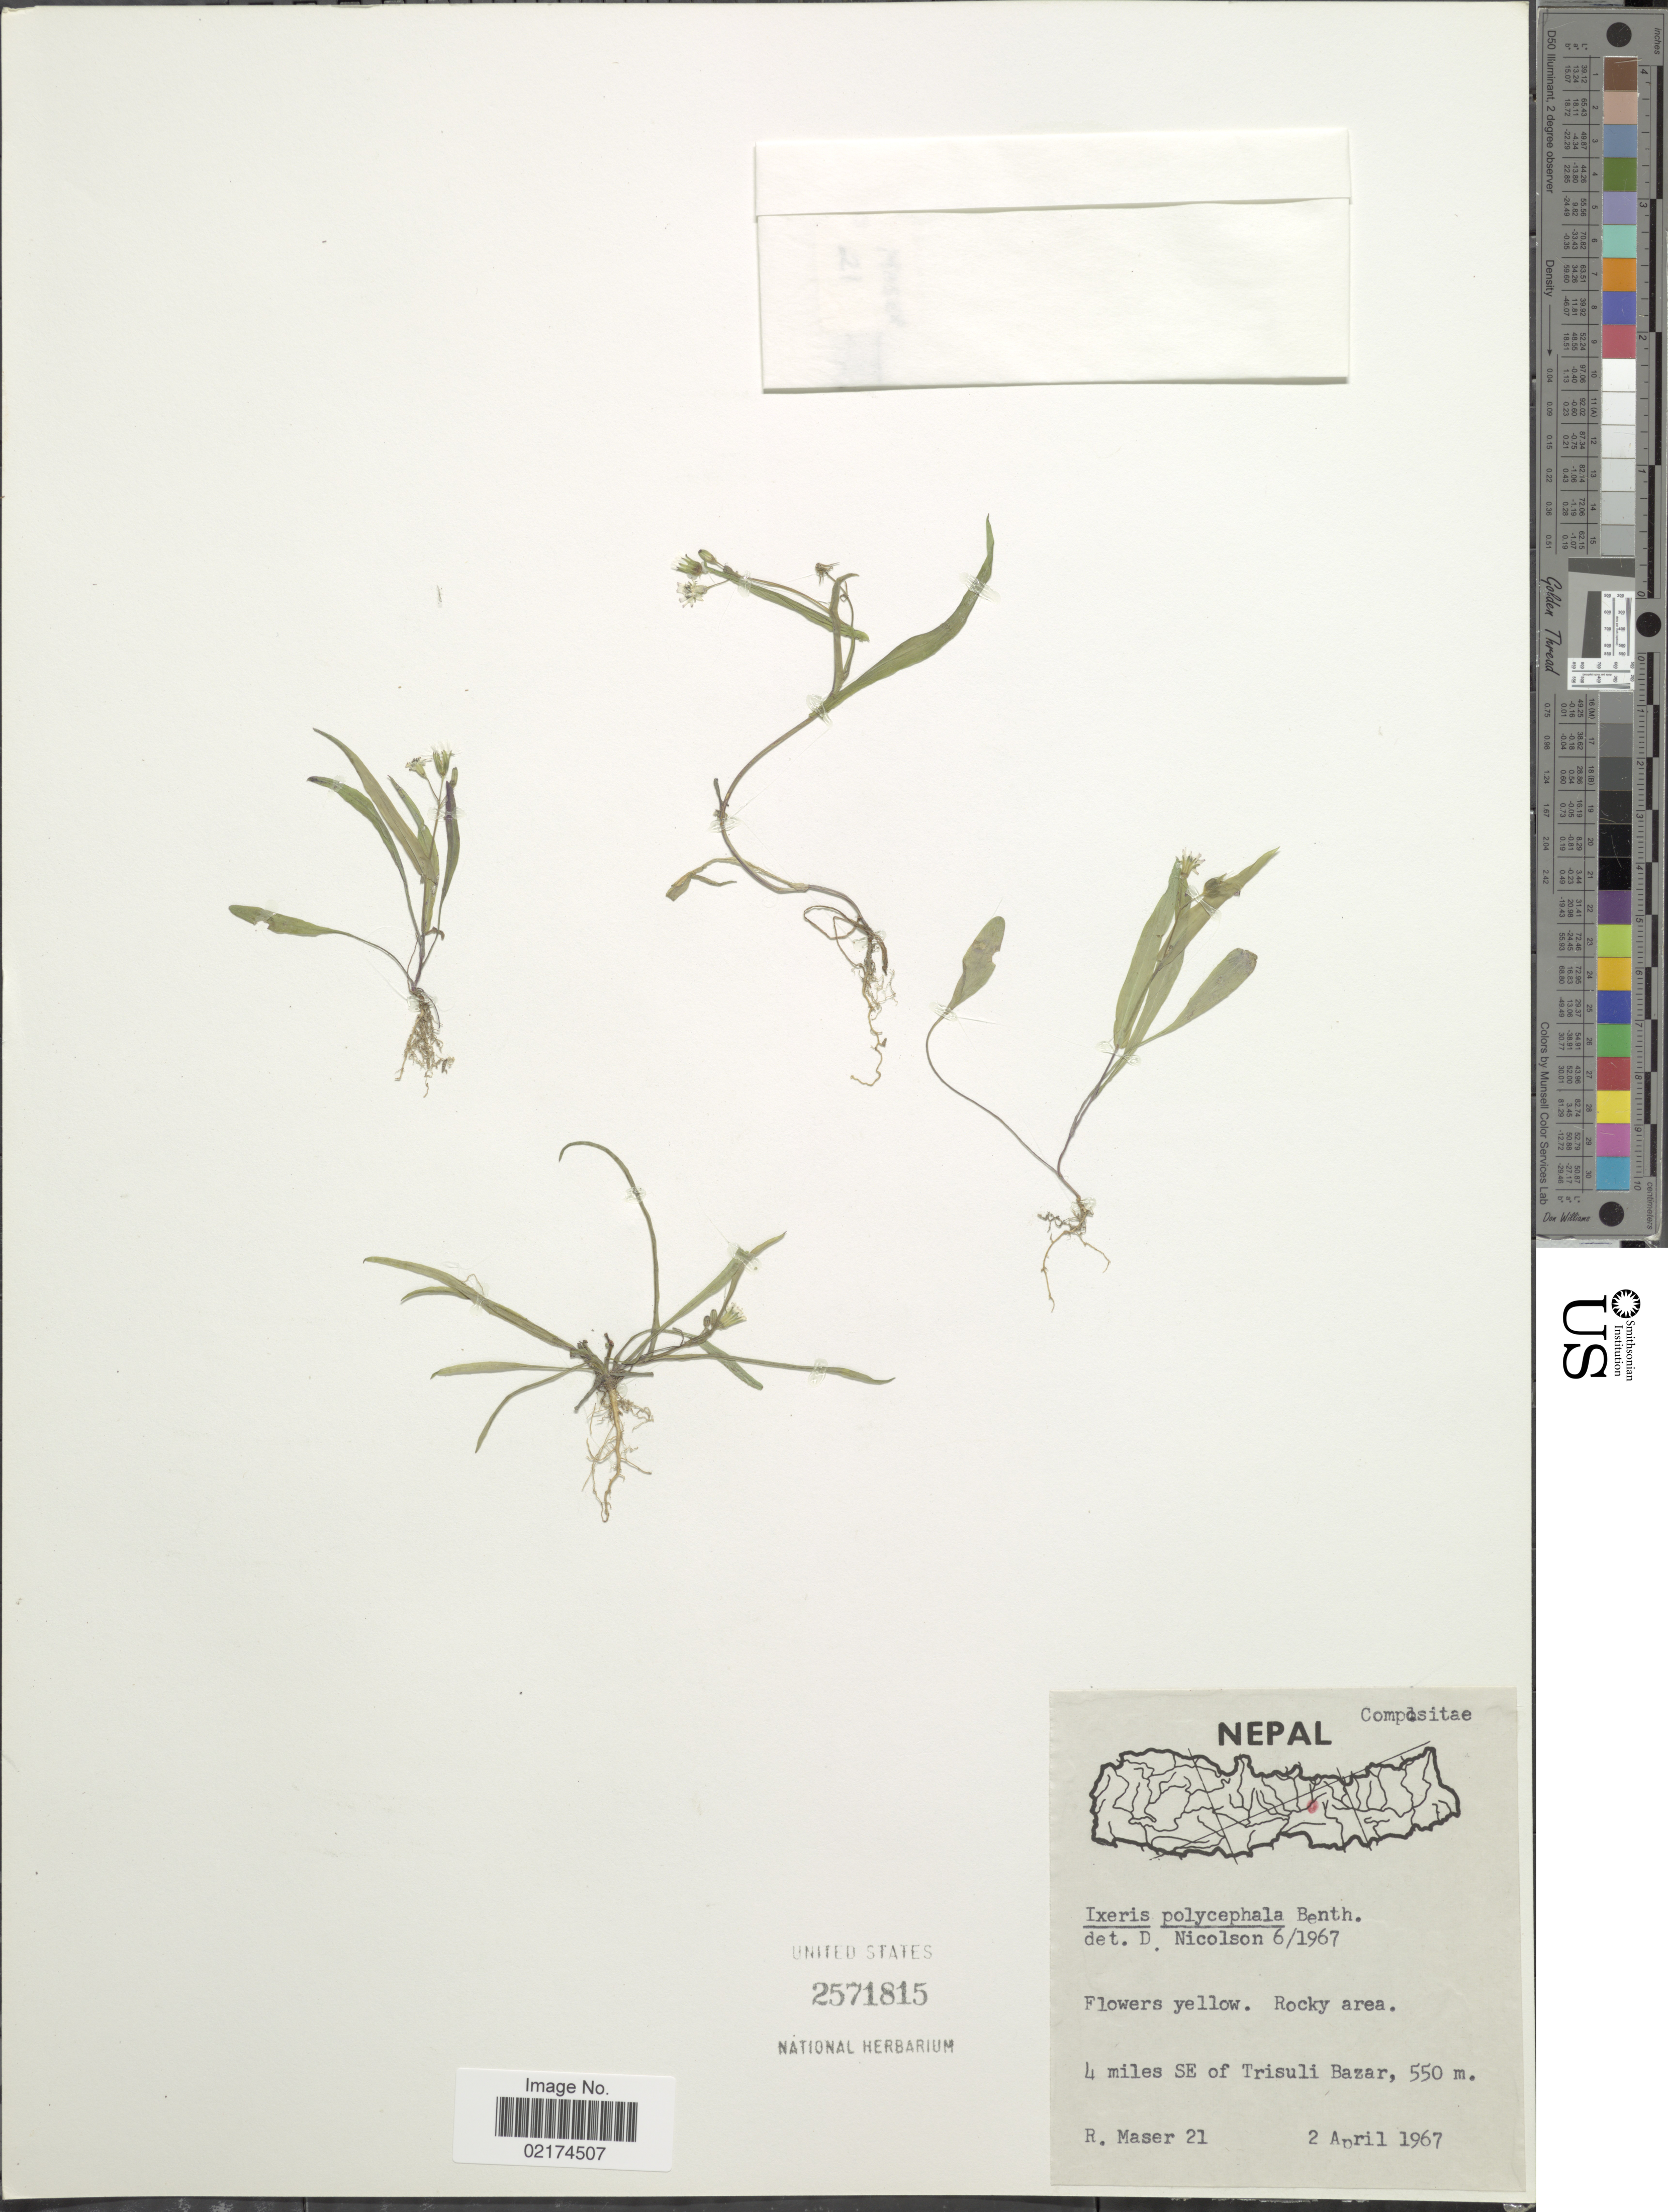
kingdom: Plantae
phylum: Tracheophyta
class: Magnoliopsida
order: Asterales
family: Asteraceae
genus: Ixeris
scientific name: Ixeris polycephala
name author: Cass. ex DC.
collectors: R. Maser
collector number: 21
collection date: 1967-04-02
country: Nepal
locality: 4 miles SE of Trisuli Bazar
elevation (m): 550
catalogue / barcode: US 2571815